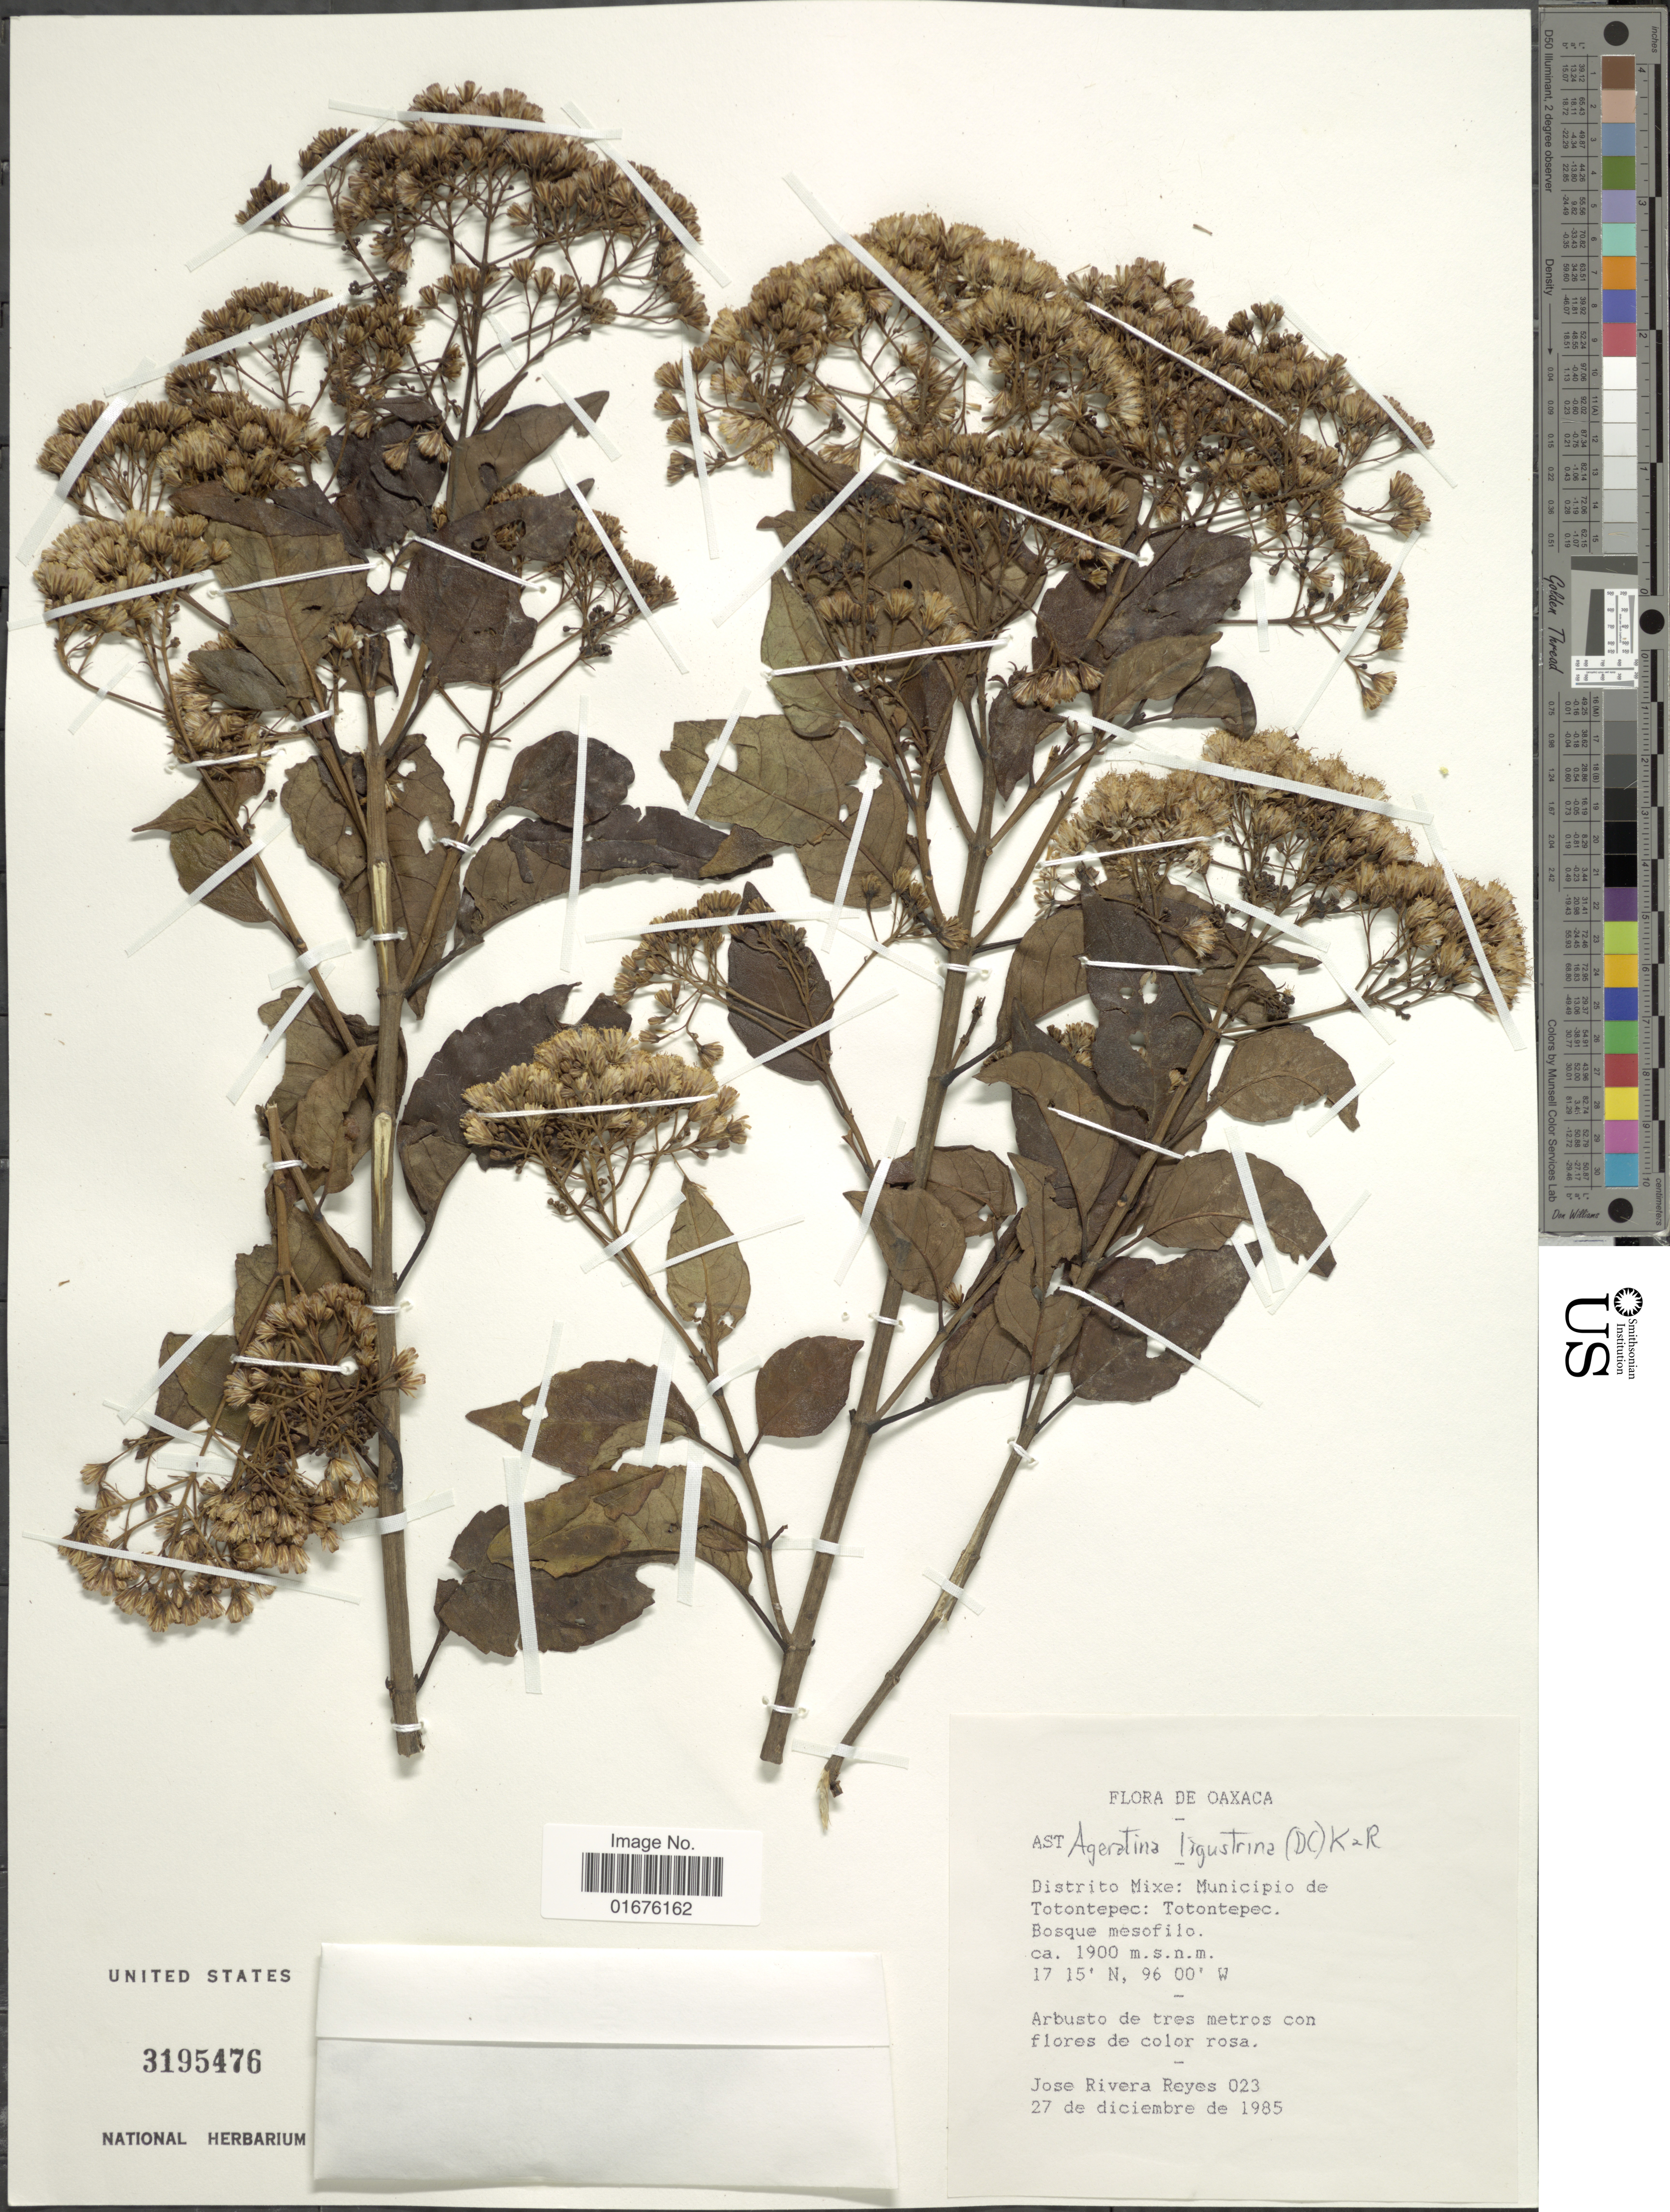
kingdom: Plantae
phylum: Tracheophyta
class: Magnoliopsida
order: Asterales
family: Asteraceae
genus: Ageratina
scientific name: Ageratina ligustrina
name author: (DC.) R.M. King & H. Rob.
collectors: J. Reyes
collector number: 023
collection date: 1985-12-27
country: Mexico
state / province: Oaxaca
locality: Distrito Mixe: Municipio de Totontepec: Totontepec, Bosque mesofilo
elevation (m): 1900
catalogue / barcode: US 3195476